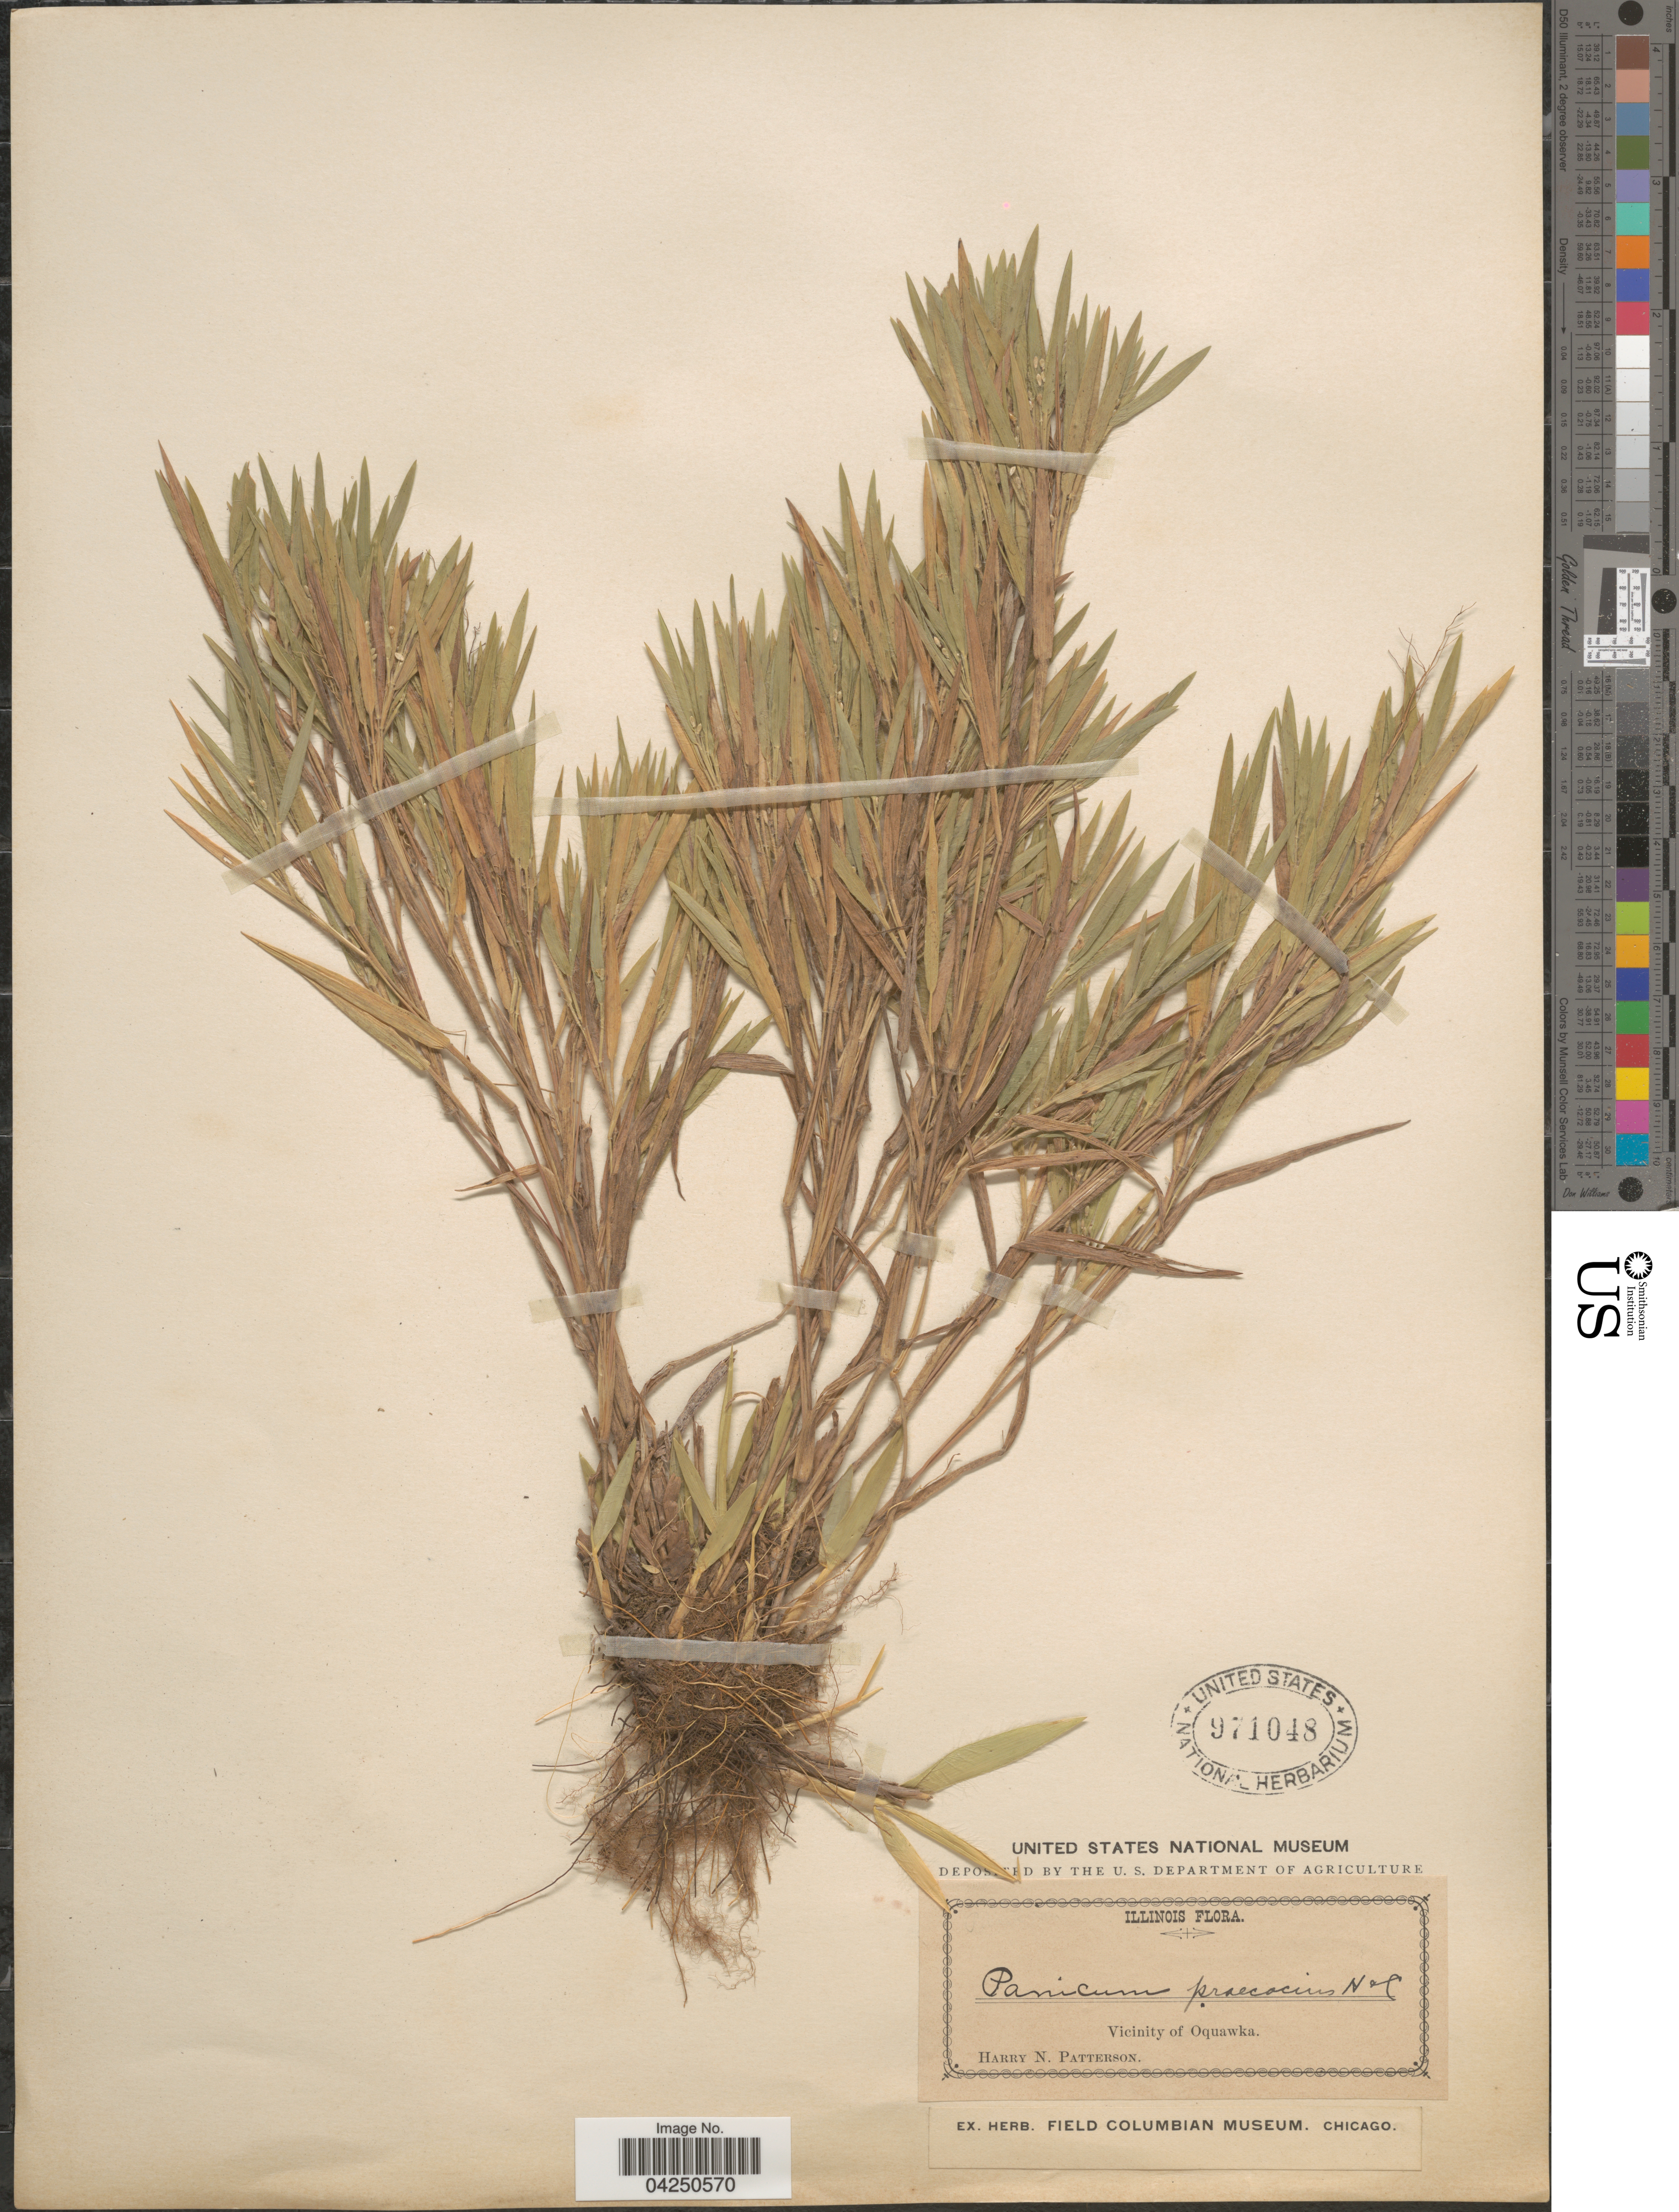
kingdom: Plantae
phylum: Tracheophyta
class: Liliopsida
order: Poales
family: Poaceae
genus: Dichanthelium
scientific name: Dichanthelium acuminatum var. acuminatum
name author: (Sw.) Gould & C.A. Clark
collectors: H. N. Patterson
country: United States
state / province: Illinois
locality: Vicinity of Oquawka.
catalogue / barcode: US 971048